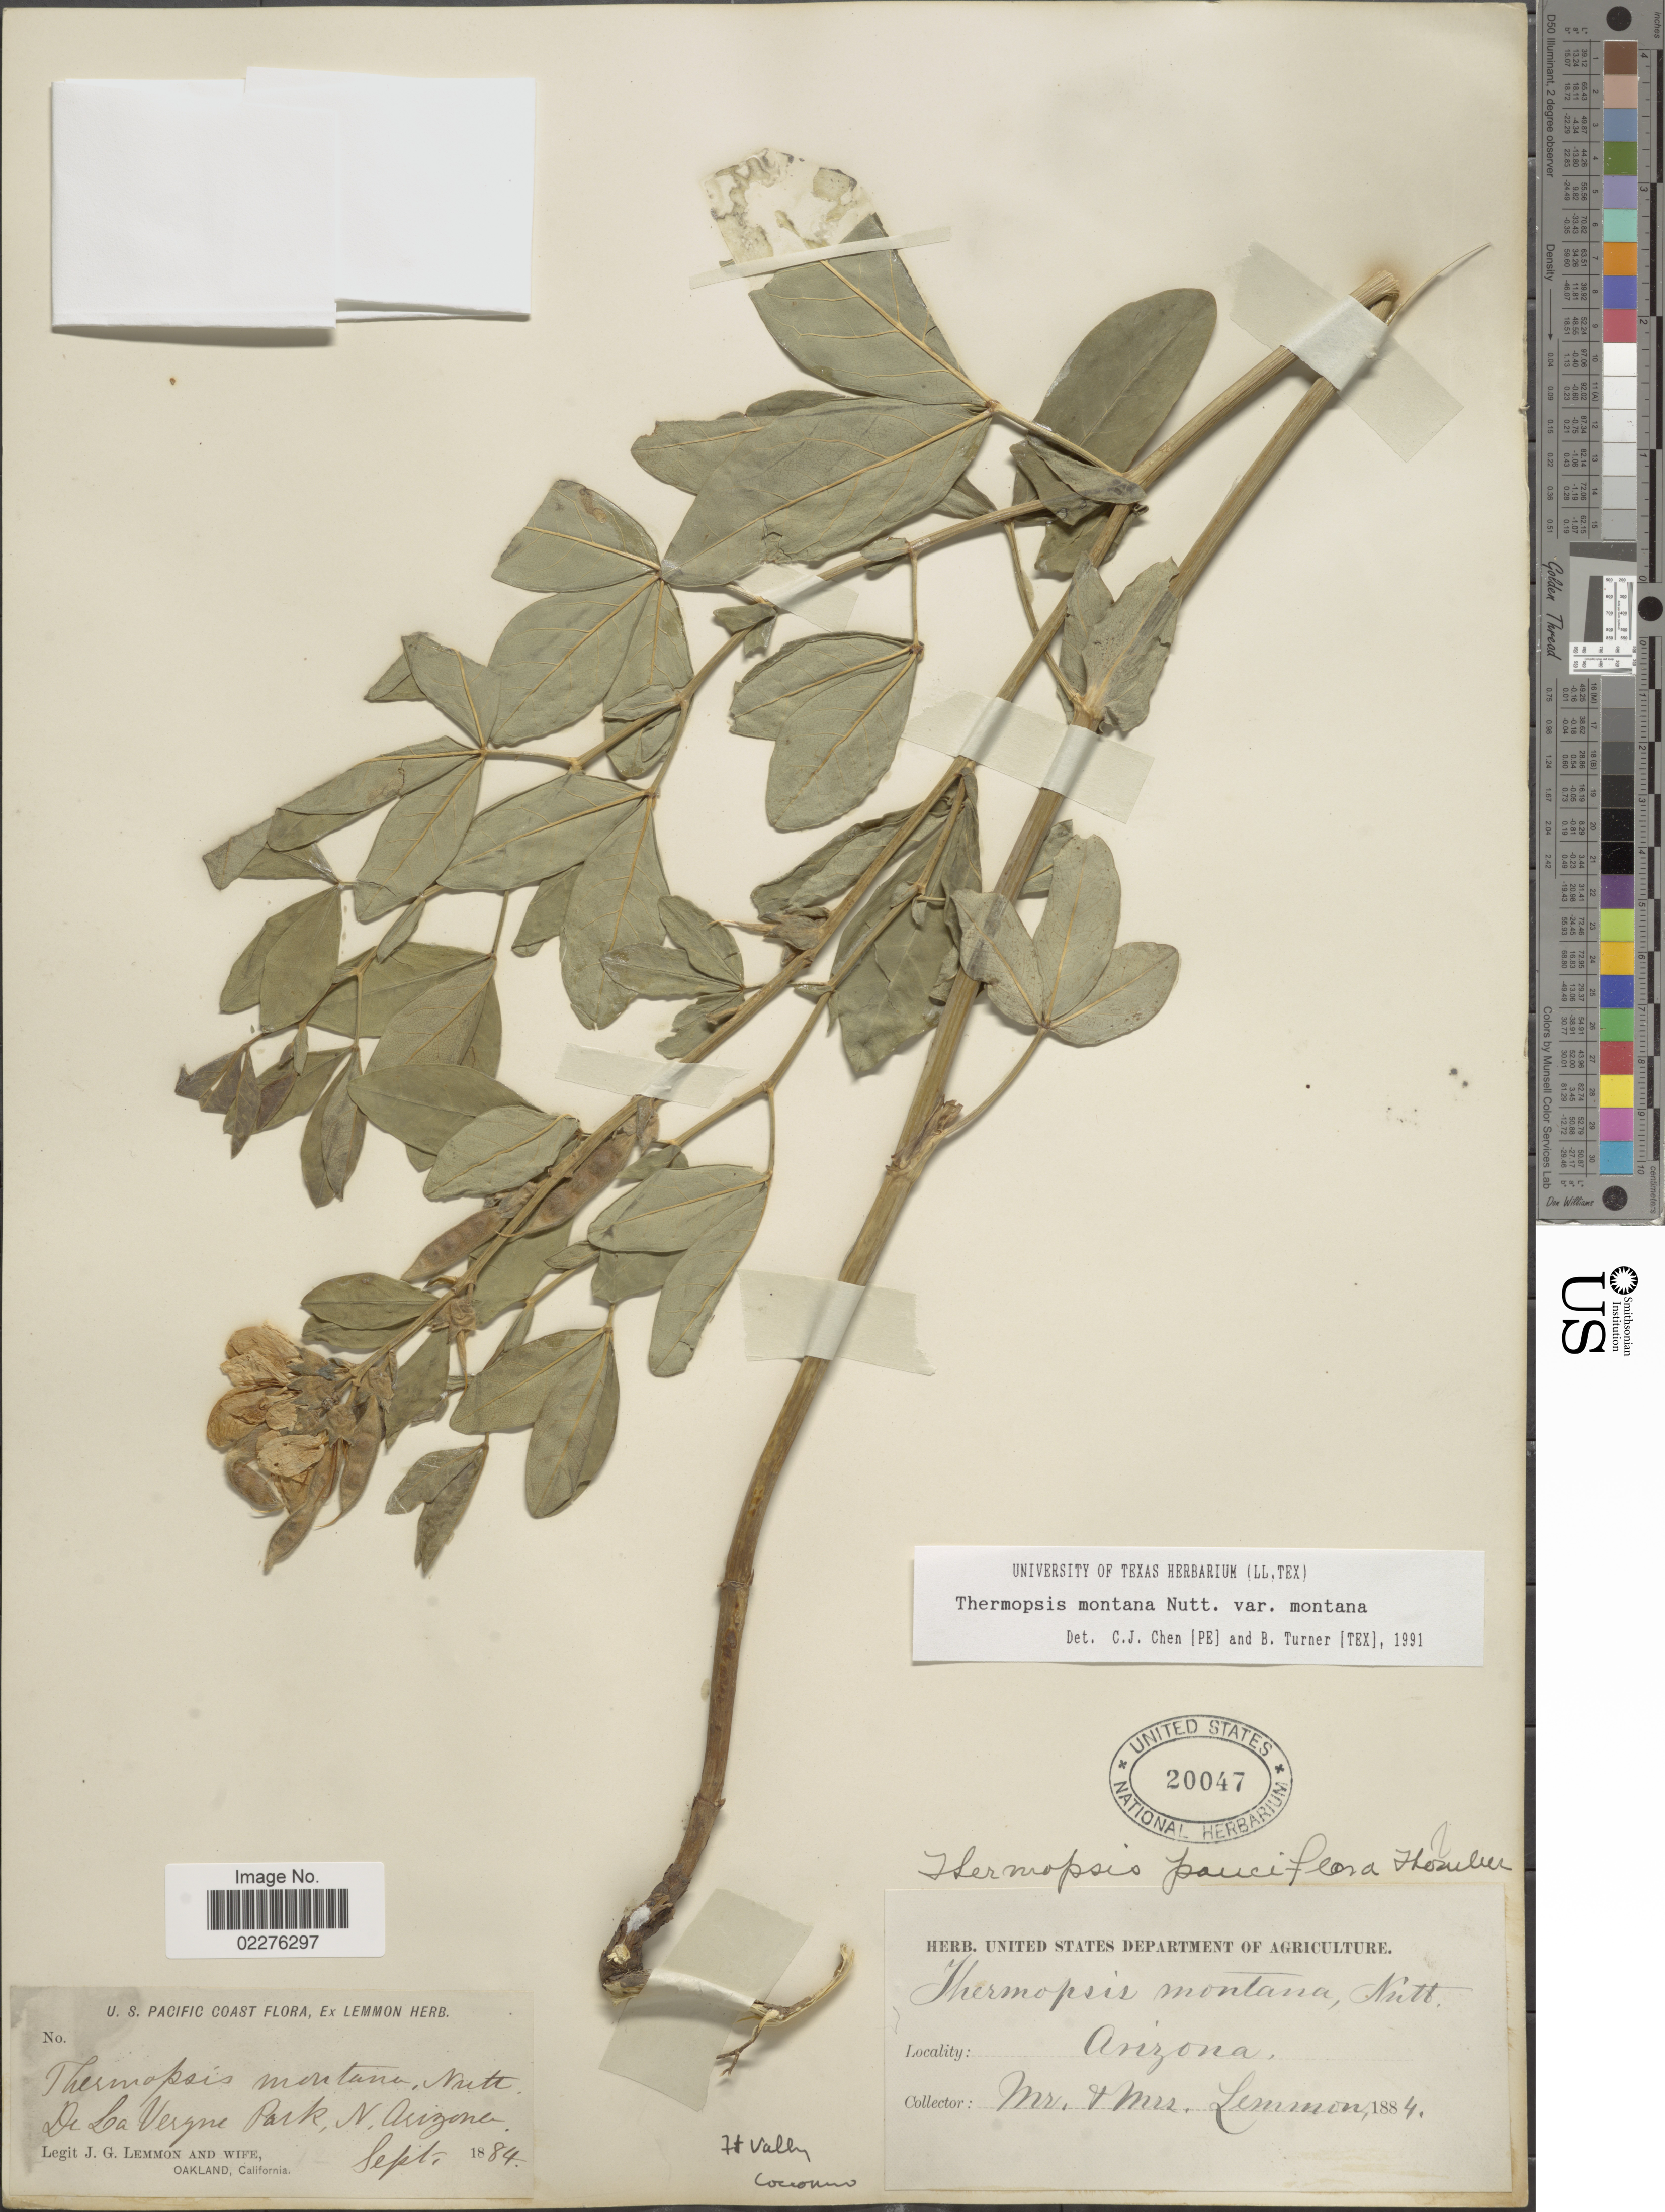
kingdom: Plantae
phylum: Tracheophyta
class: Magnoliopsida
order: Fabales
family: Fabaceae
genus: Thermopsis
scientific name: Thermopsis montana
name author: Nutt.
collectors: J. Lemmon & Mrs. J. G. Lemmon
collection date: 1884-09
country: United States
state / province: Arizona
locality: De La Veryne Park, N. Arizona, Ft Valley Coconino.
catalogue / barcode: US 20047